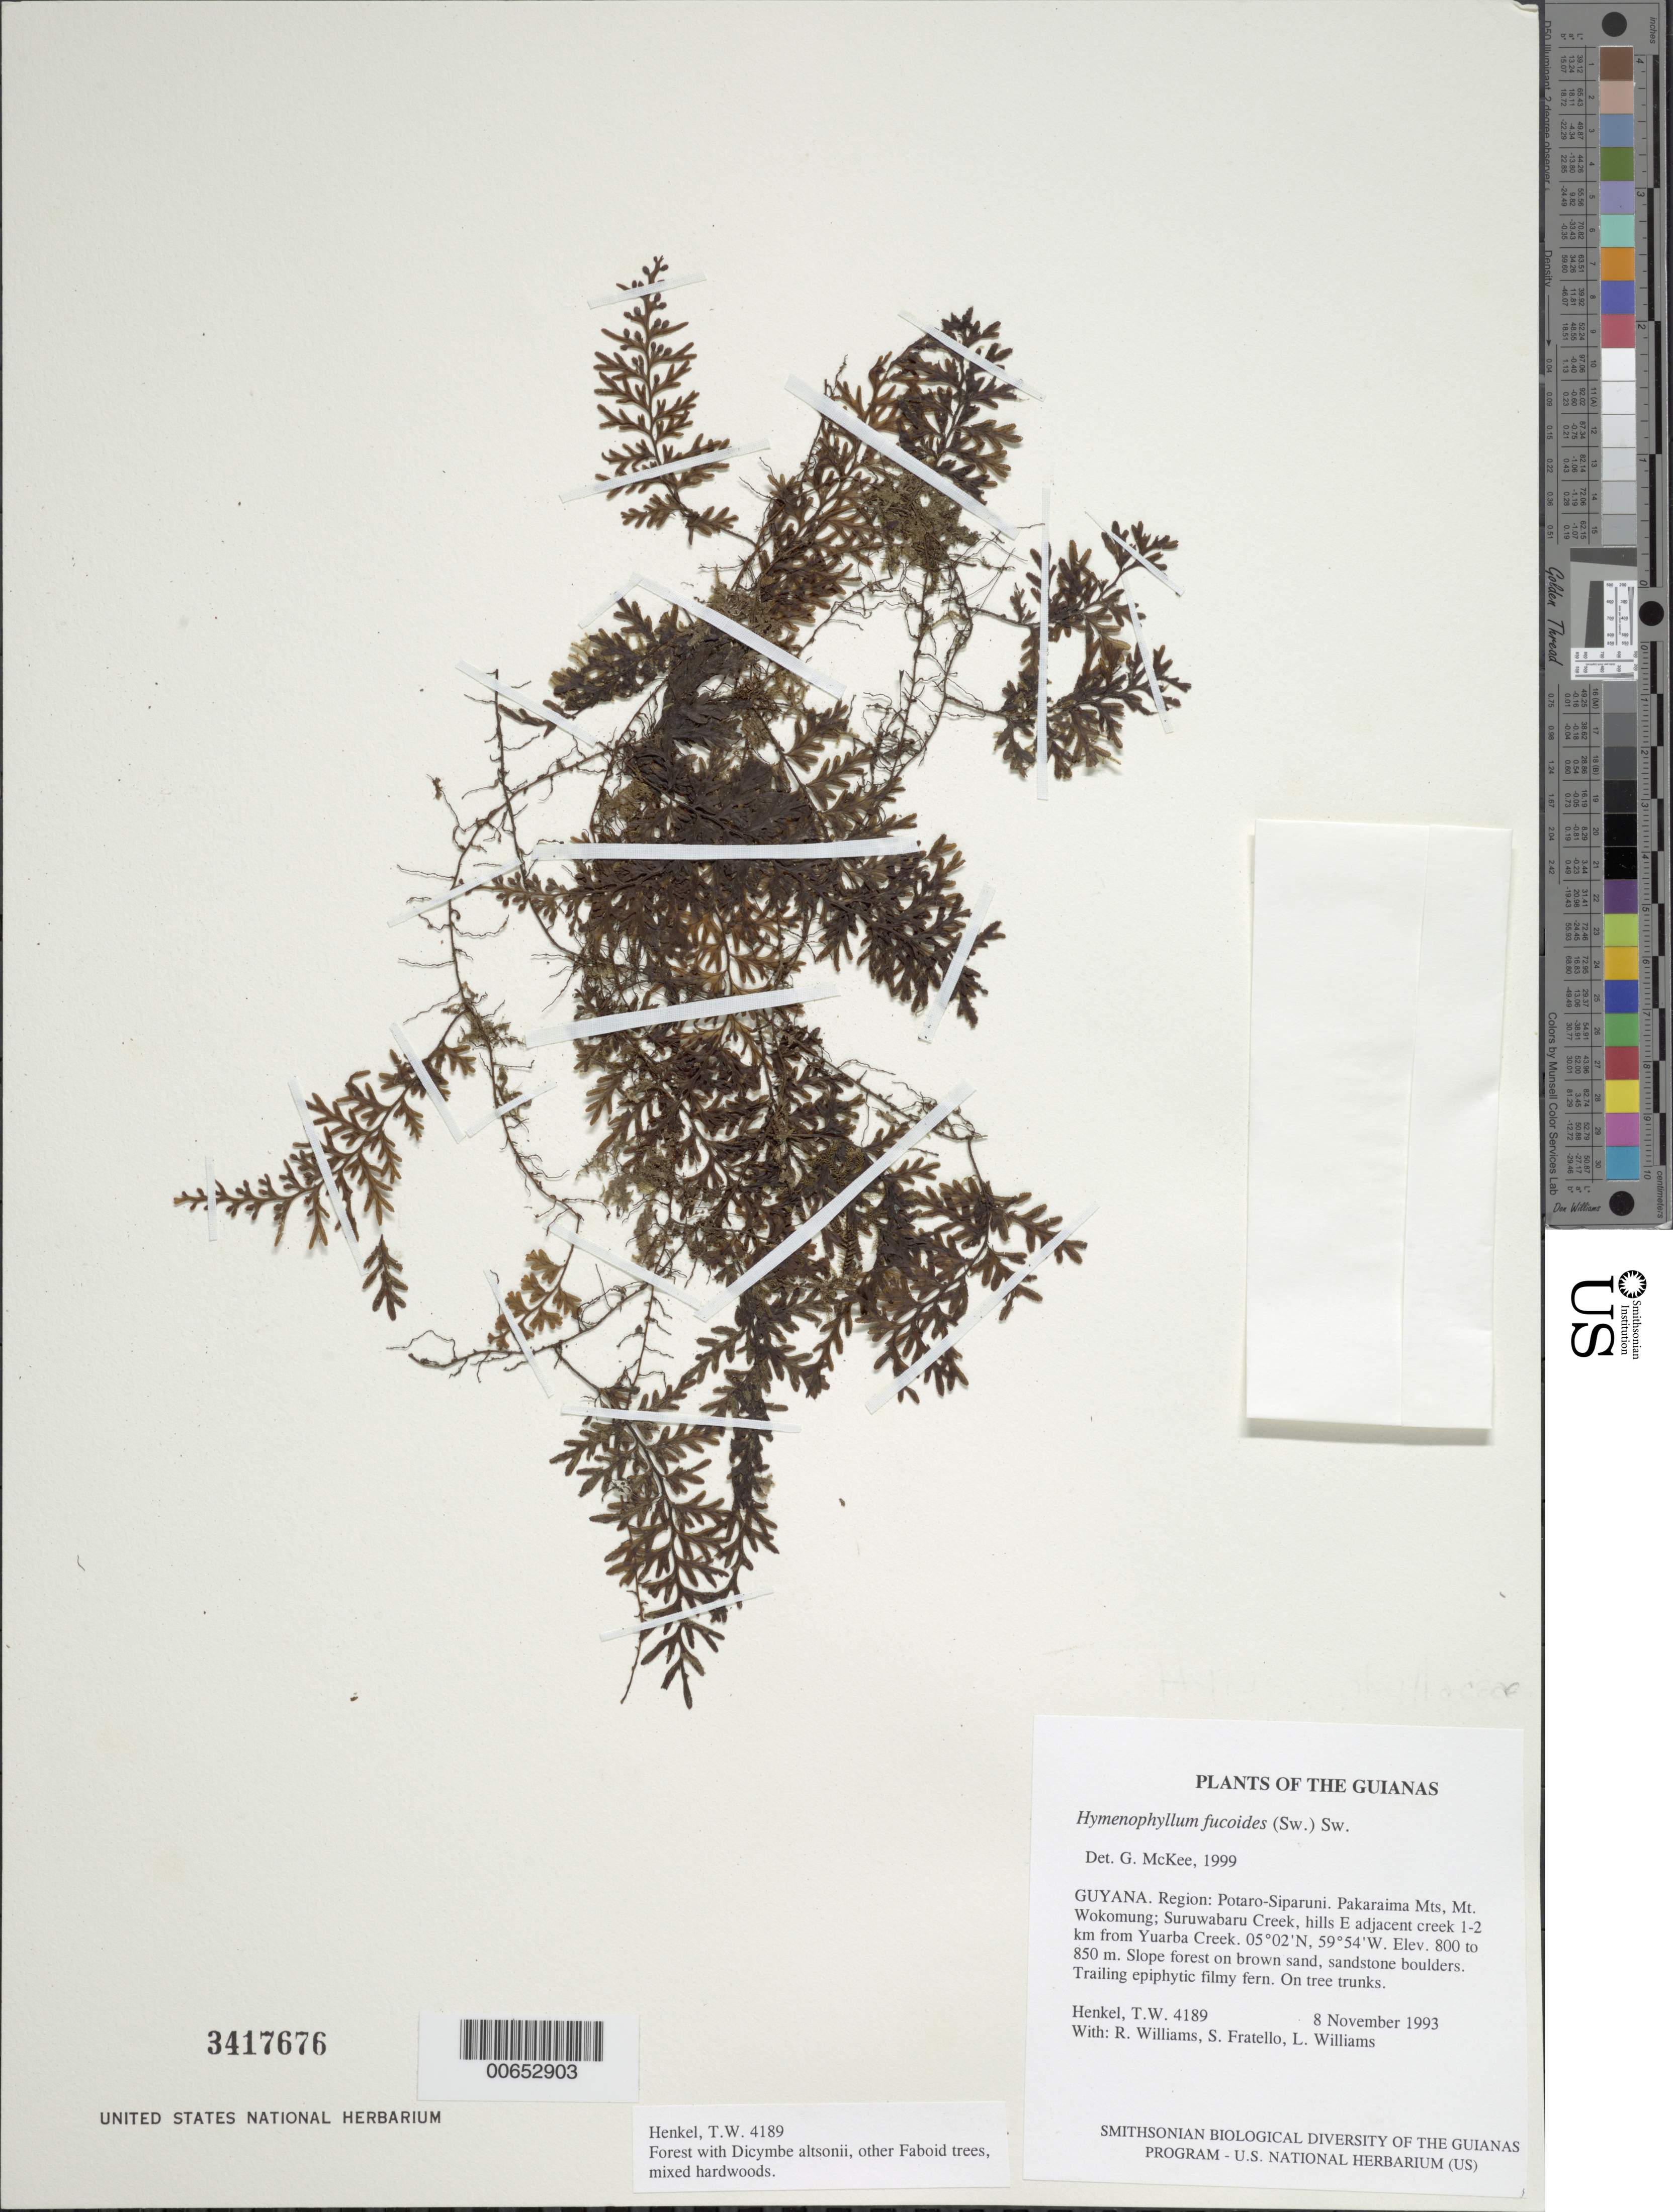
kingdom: Plantae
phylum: Tracheophyta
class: Polypodiopsida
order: Hymenophyllales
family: Hymenophyllaceae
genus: Hymenophyllum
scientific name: Hymenophyllum fucoides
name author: (Sw.) Sw.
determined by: McKee, G. S., (US), NMNH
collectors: T. Henkel, R. Williams, S. Fratello & L. Williams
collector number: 4189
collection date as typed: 8 November 1993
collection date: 1993-11-08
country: Guyana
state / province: Potaro-Siparuni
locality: Pakaraima Mts, Mt. Wokomung; Suruwabaru Creek, hills E adjacent creek 1-2 km from Yuarba Creek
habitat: Slope forest on brown sand, sandstone boulders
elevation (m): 800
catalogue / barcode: US 3417676